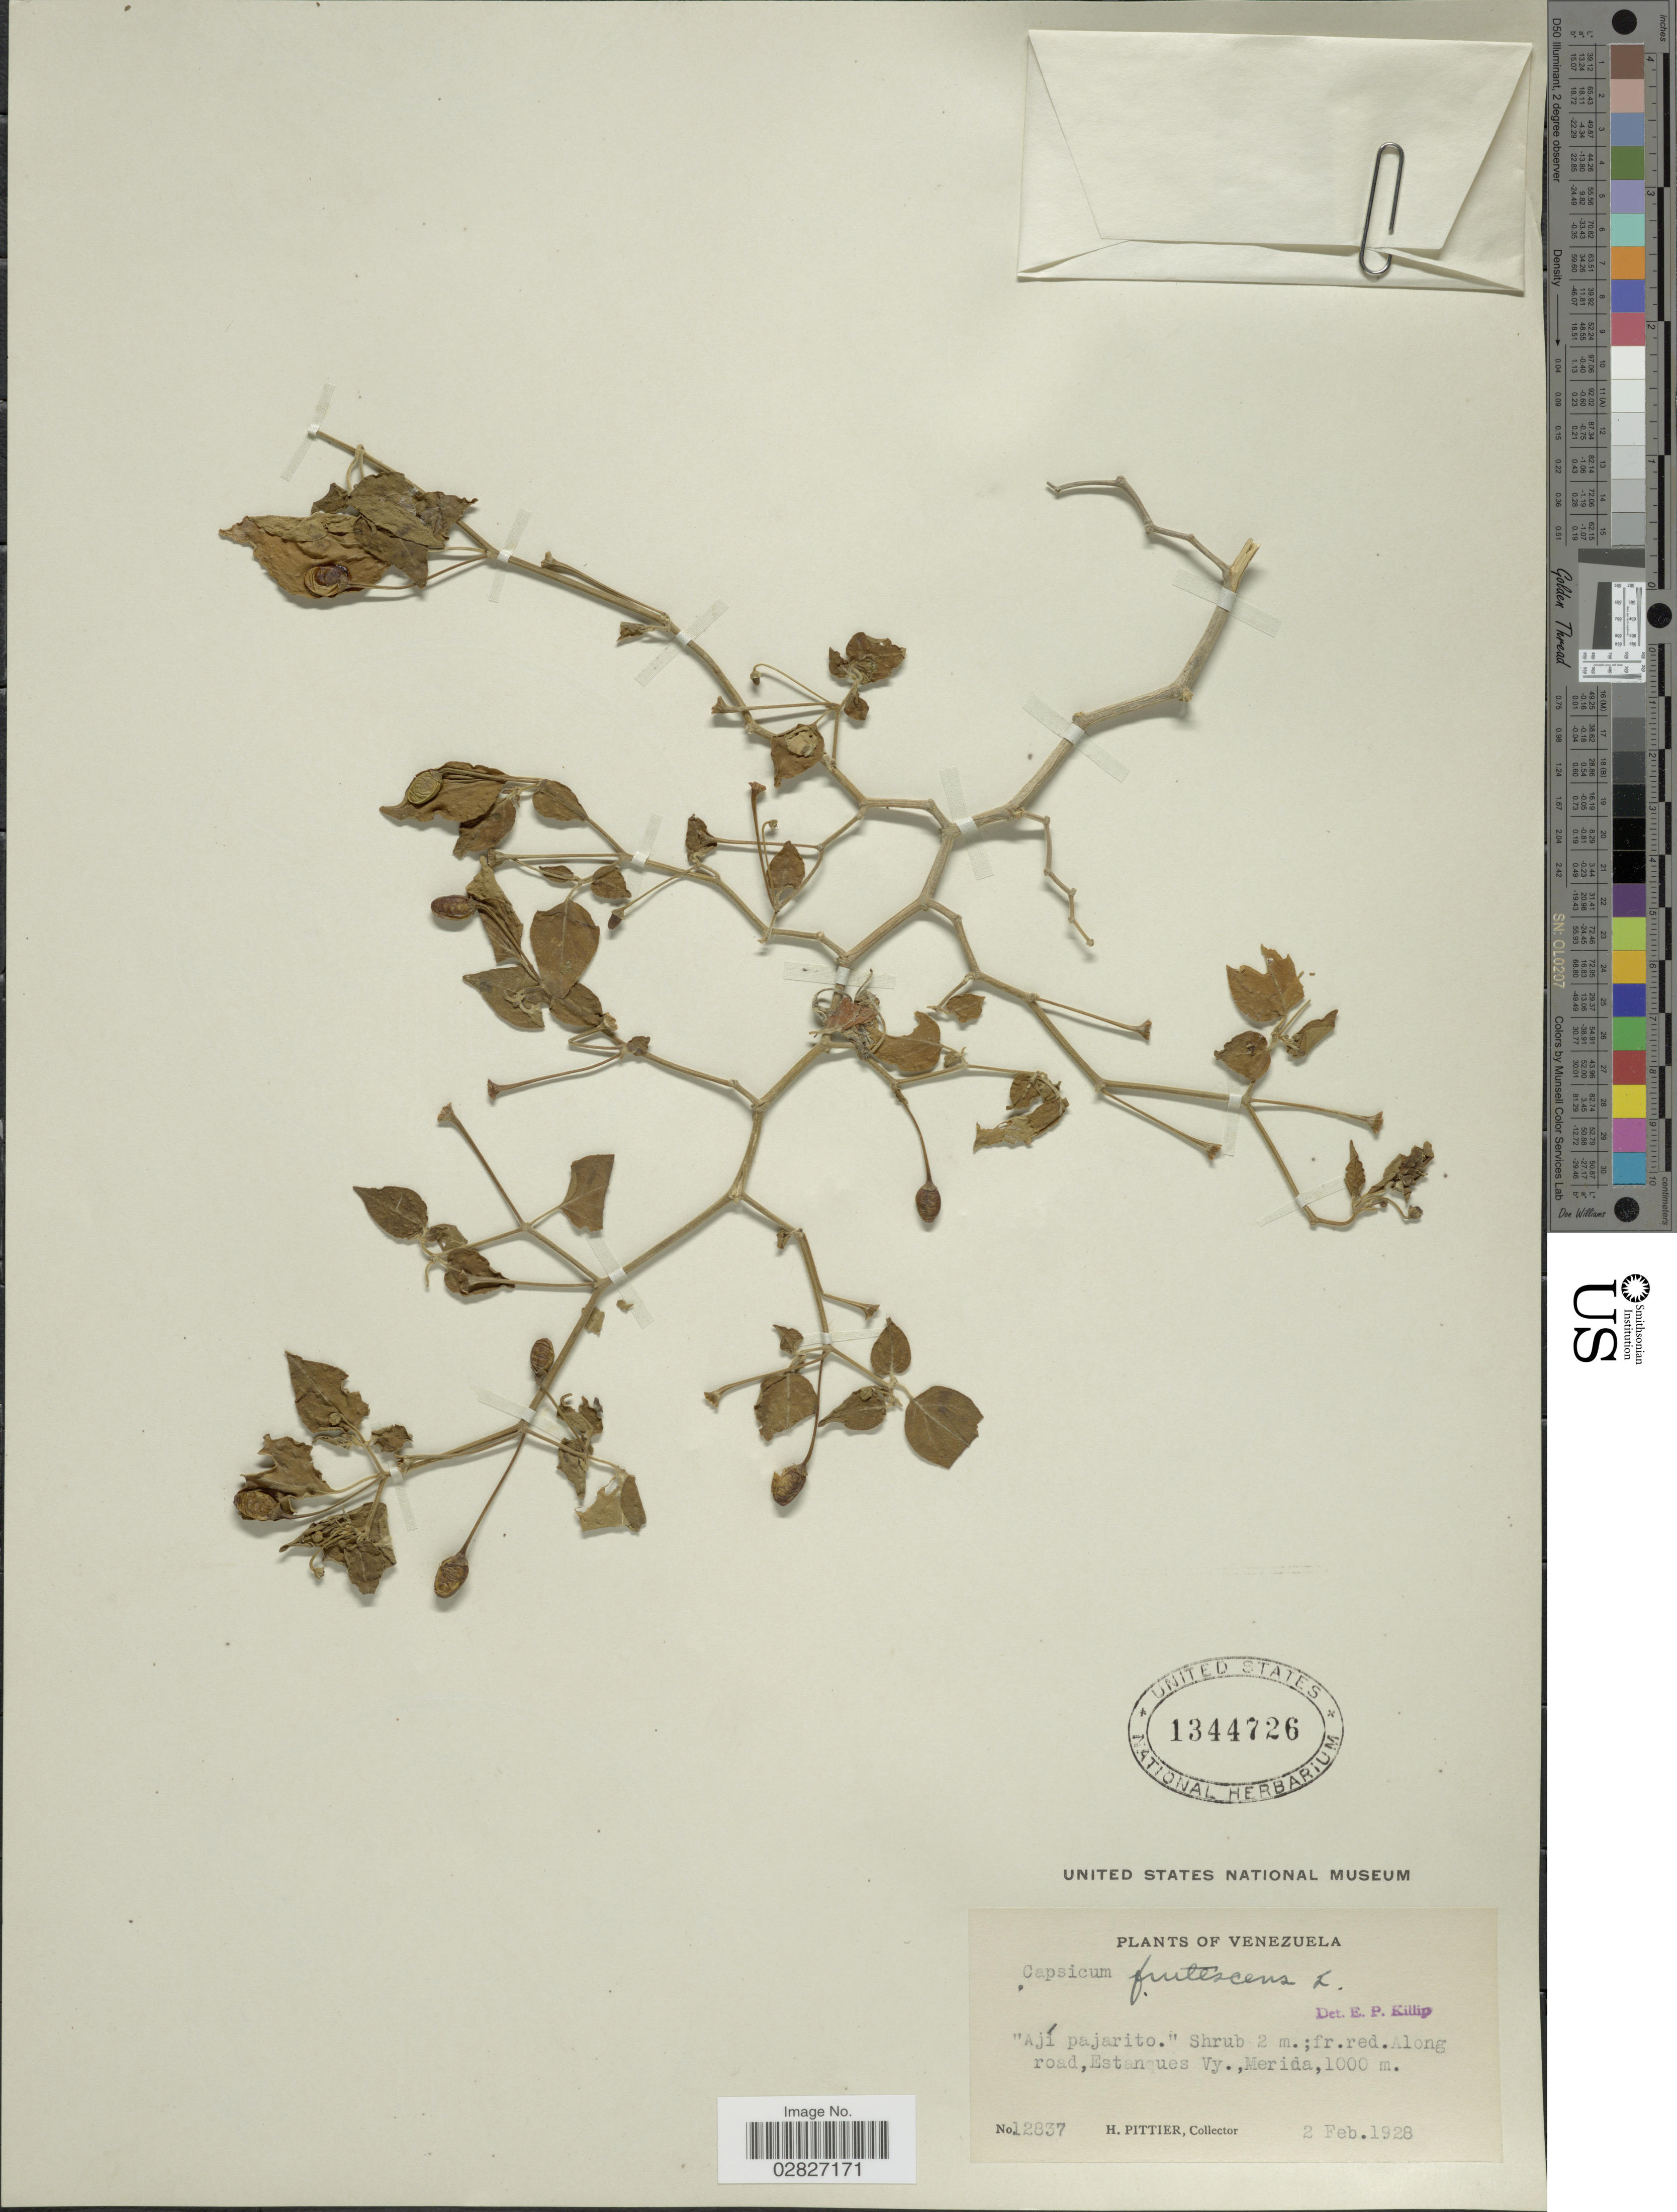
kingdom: Plantae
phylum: Tracheophyta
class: Magnoliopsida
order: Solanales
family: Solanaceae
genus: Capsicum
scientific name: Capsicum frutescens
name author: L.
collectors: H. F. Pittier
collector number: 12837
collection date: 1928-02-02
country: Venezuela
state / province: Mérida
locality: Along road, Estanques Vy.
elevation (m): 1000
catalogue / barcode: US 1344726